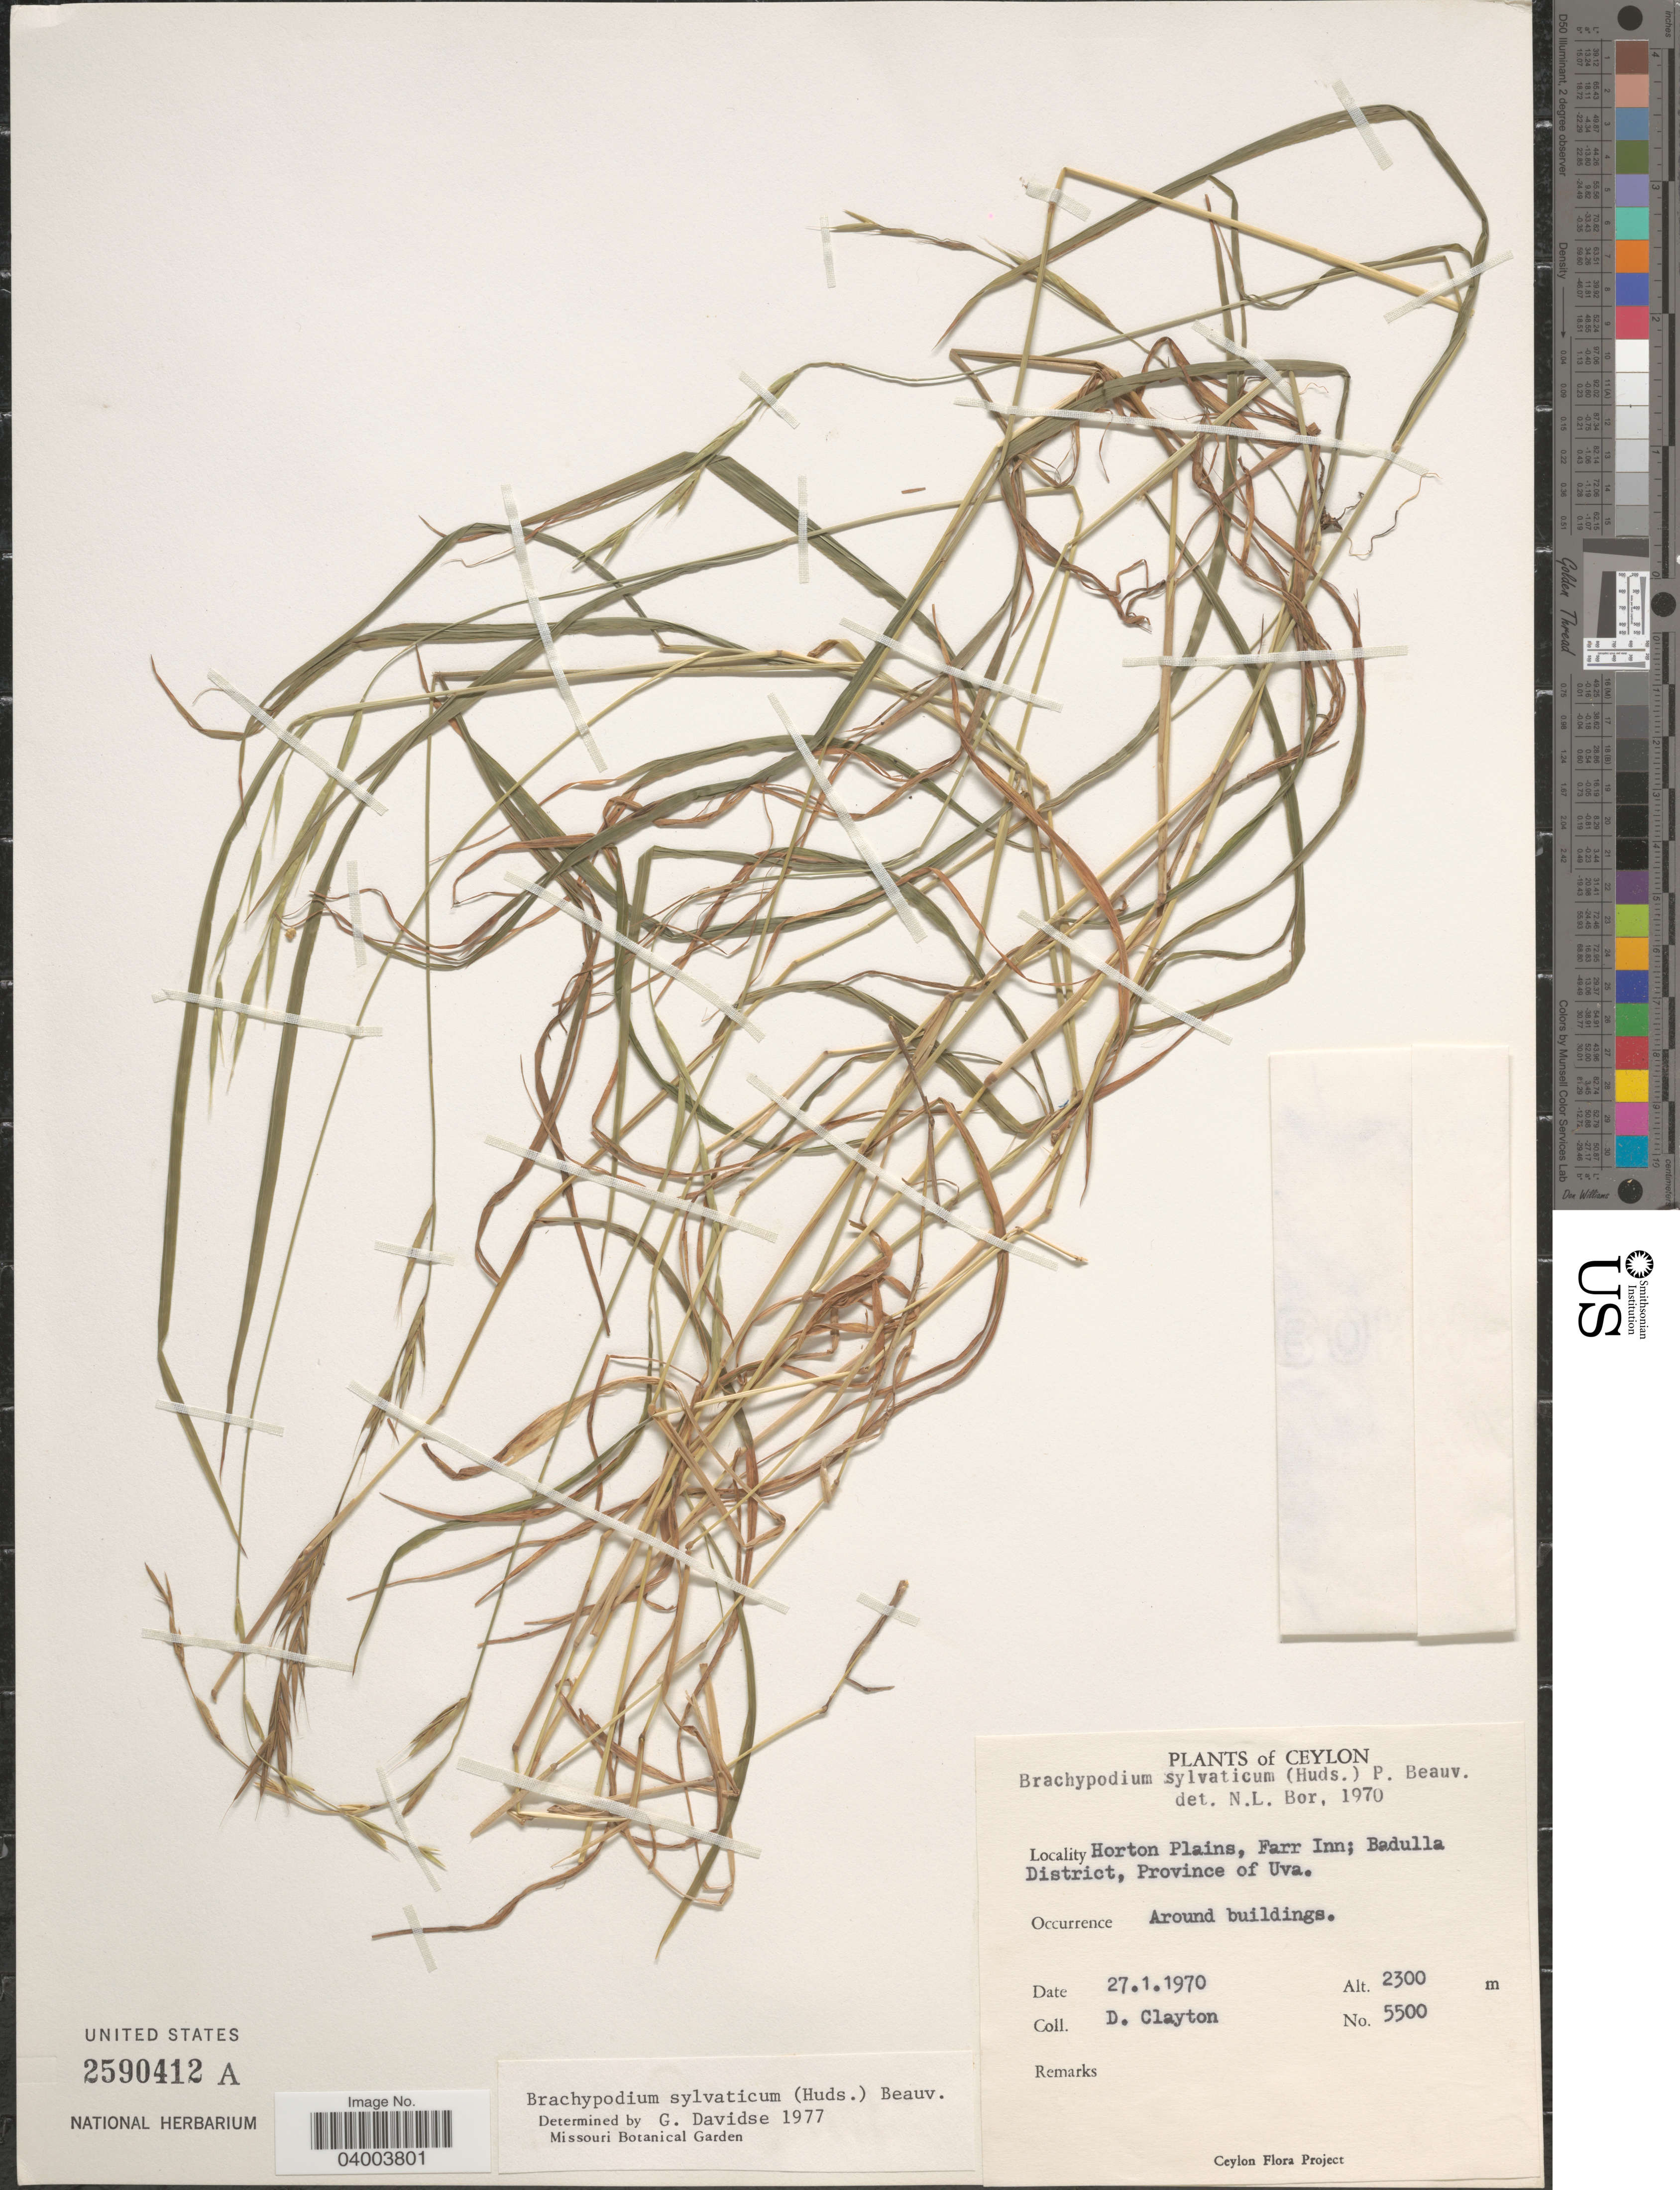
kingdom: Plantae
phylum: Tracheophyta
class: Liliopsida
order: Poales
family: Poaceae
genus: Brachypodium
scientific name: Brachypodium sylvaticum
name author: (Huds.) P. Beauv.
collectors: D. Clayton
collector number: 5500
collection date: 1970-01-27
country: Sri Lanka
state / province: Uva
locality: Ceylon. Horton Plains, Farr Inn; Badulla District.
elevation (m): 2300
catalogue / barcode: US 2590412A